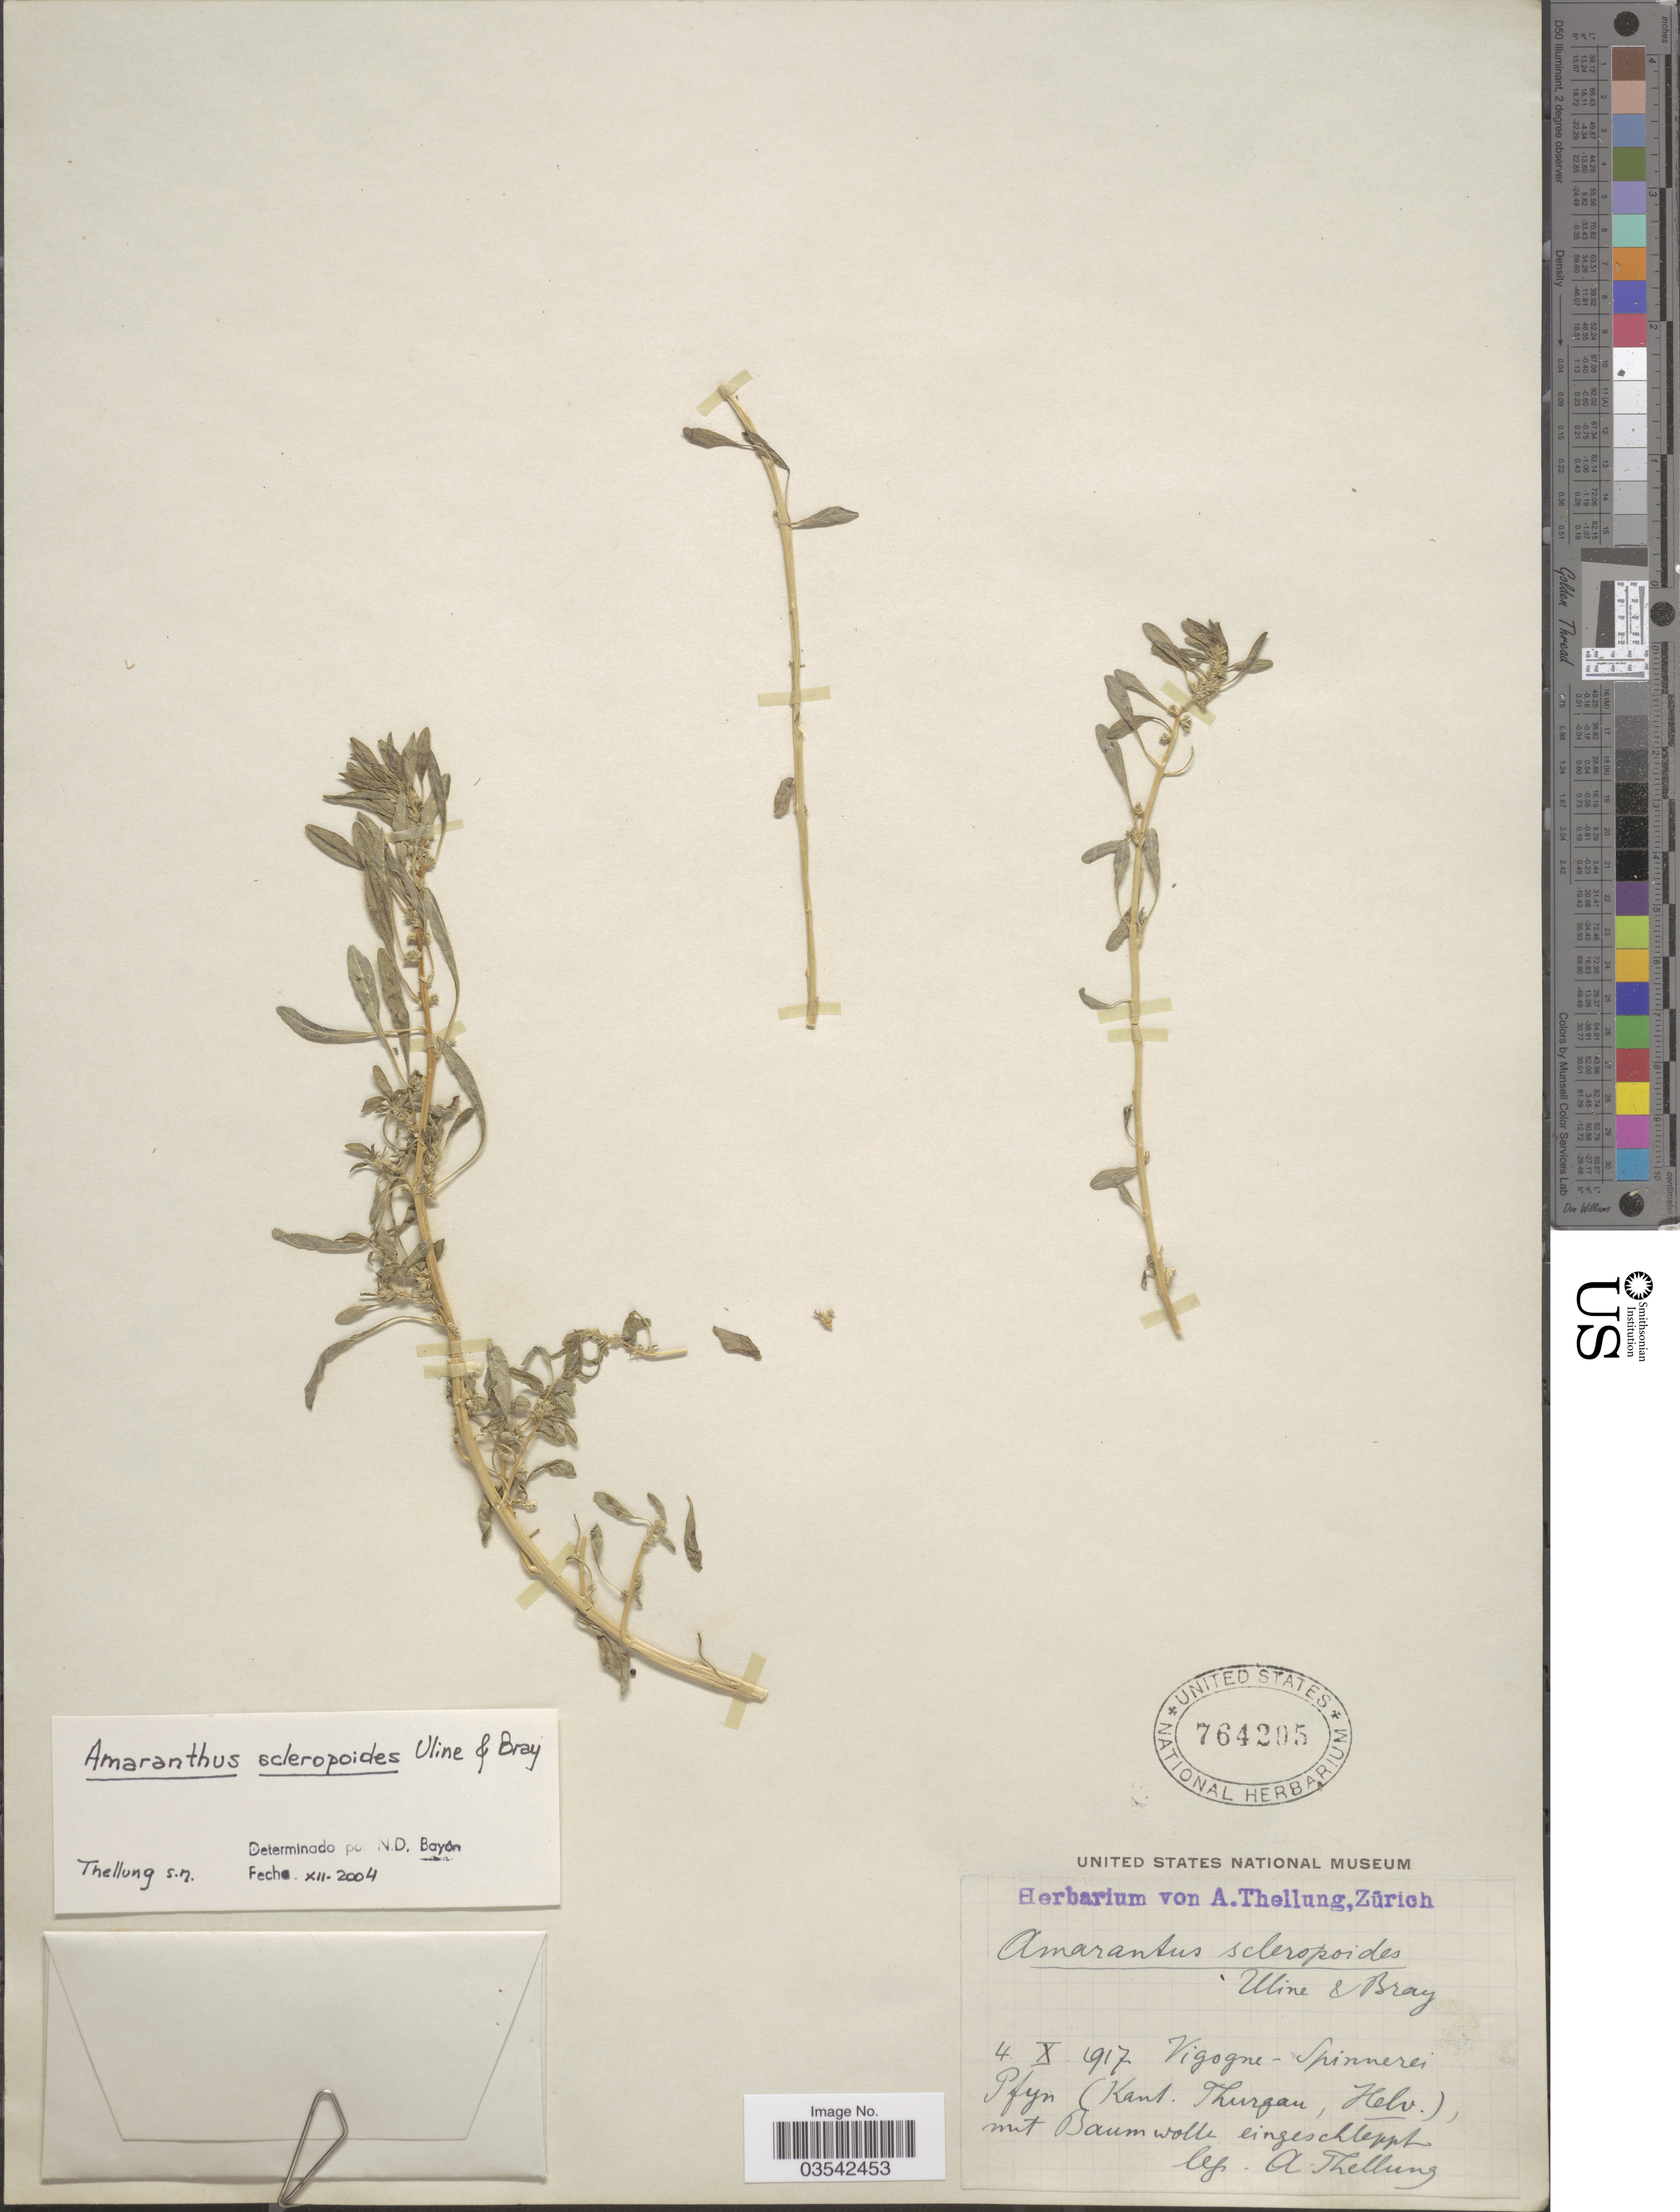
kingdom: Plantae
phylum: Tracheophyta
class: Magnoliopsida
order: Caryophyllales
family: Amaranthaceae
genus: Amaranthus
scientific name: Amaranthus scleropoides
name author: Uline & W.L. Bray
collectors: A. Thellung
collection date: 1917-10-04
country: Switzerland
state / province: Thurgau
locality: Vigogne-Spinnerei. Pfyn (Kant. Thurgau, Helv.).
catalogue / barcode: US 764205